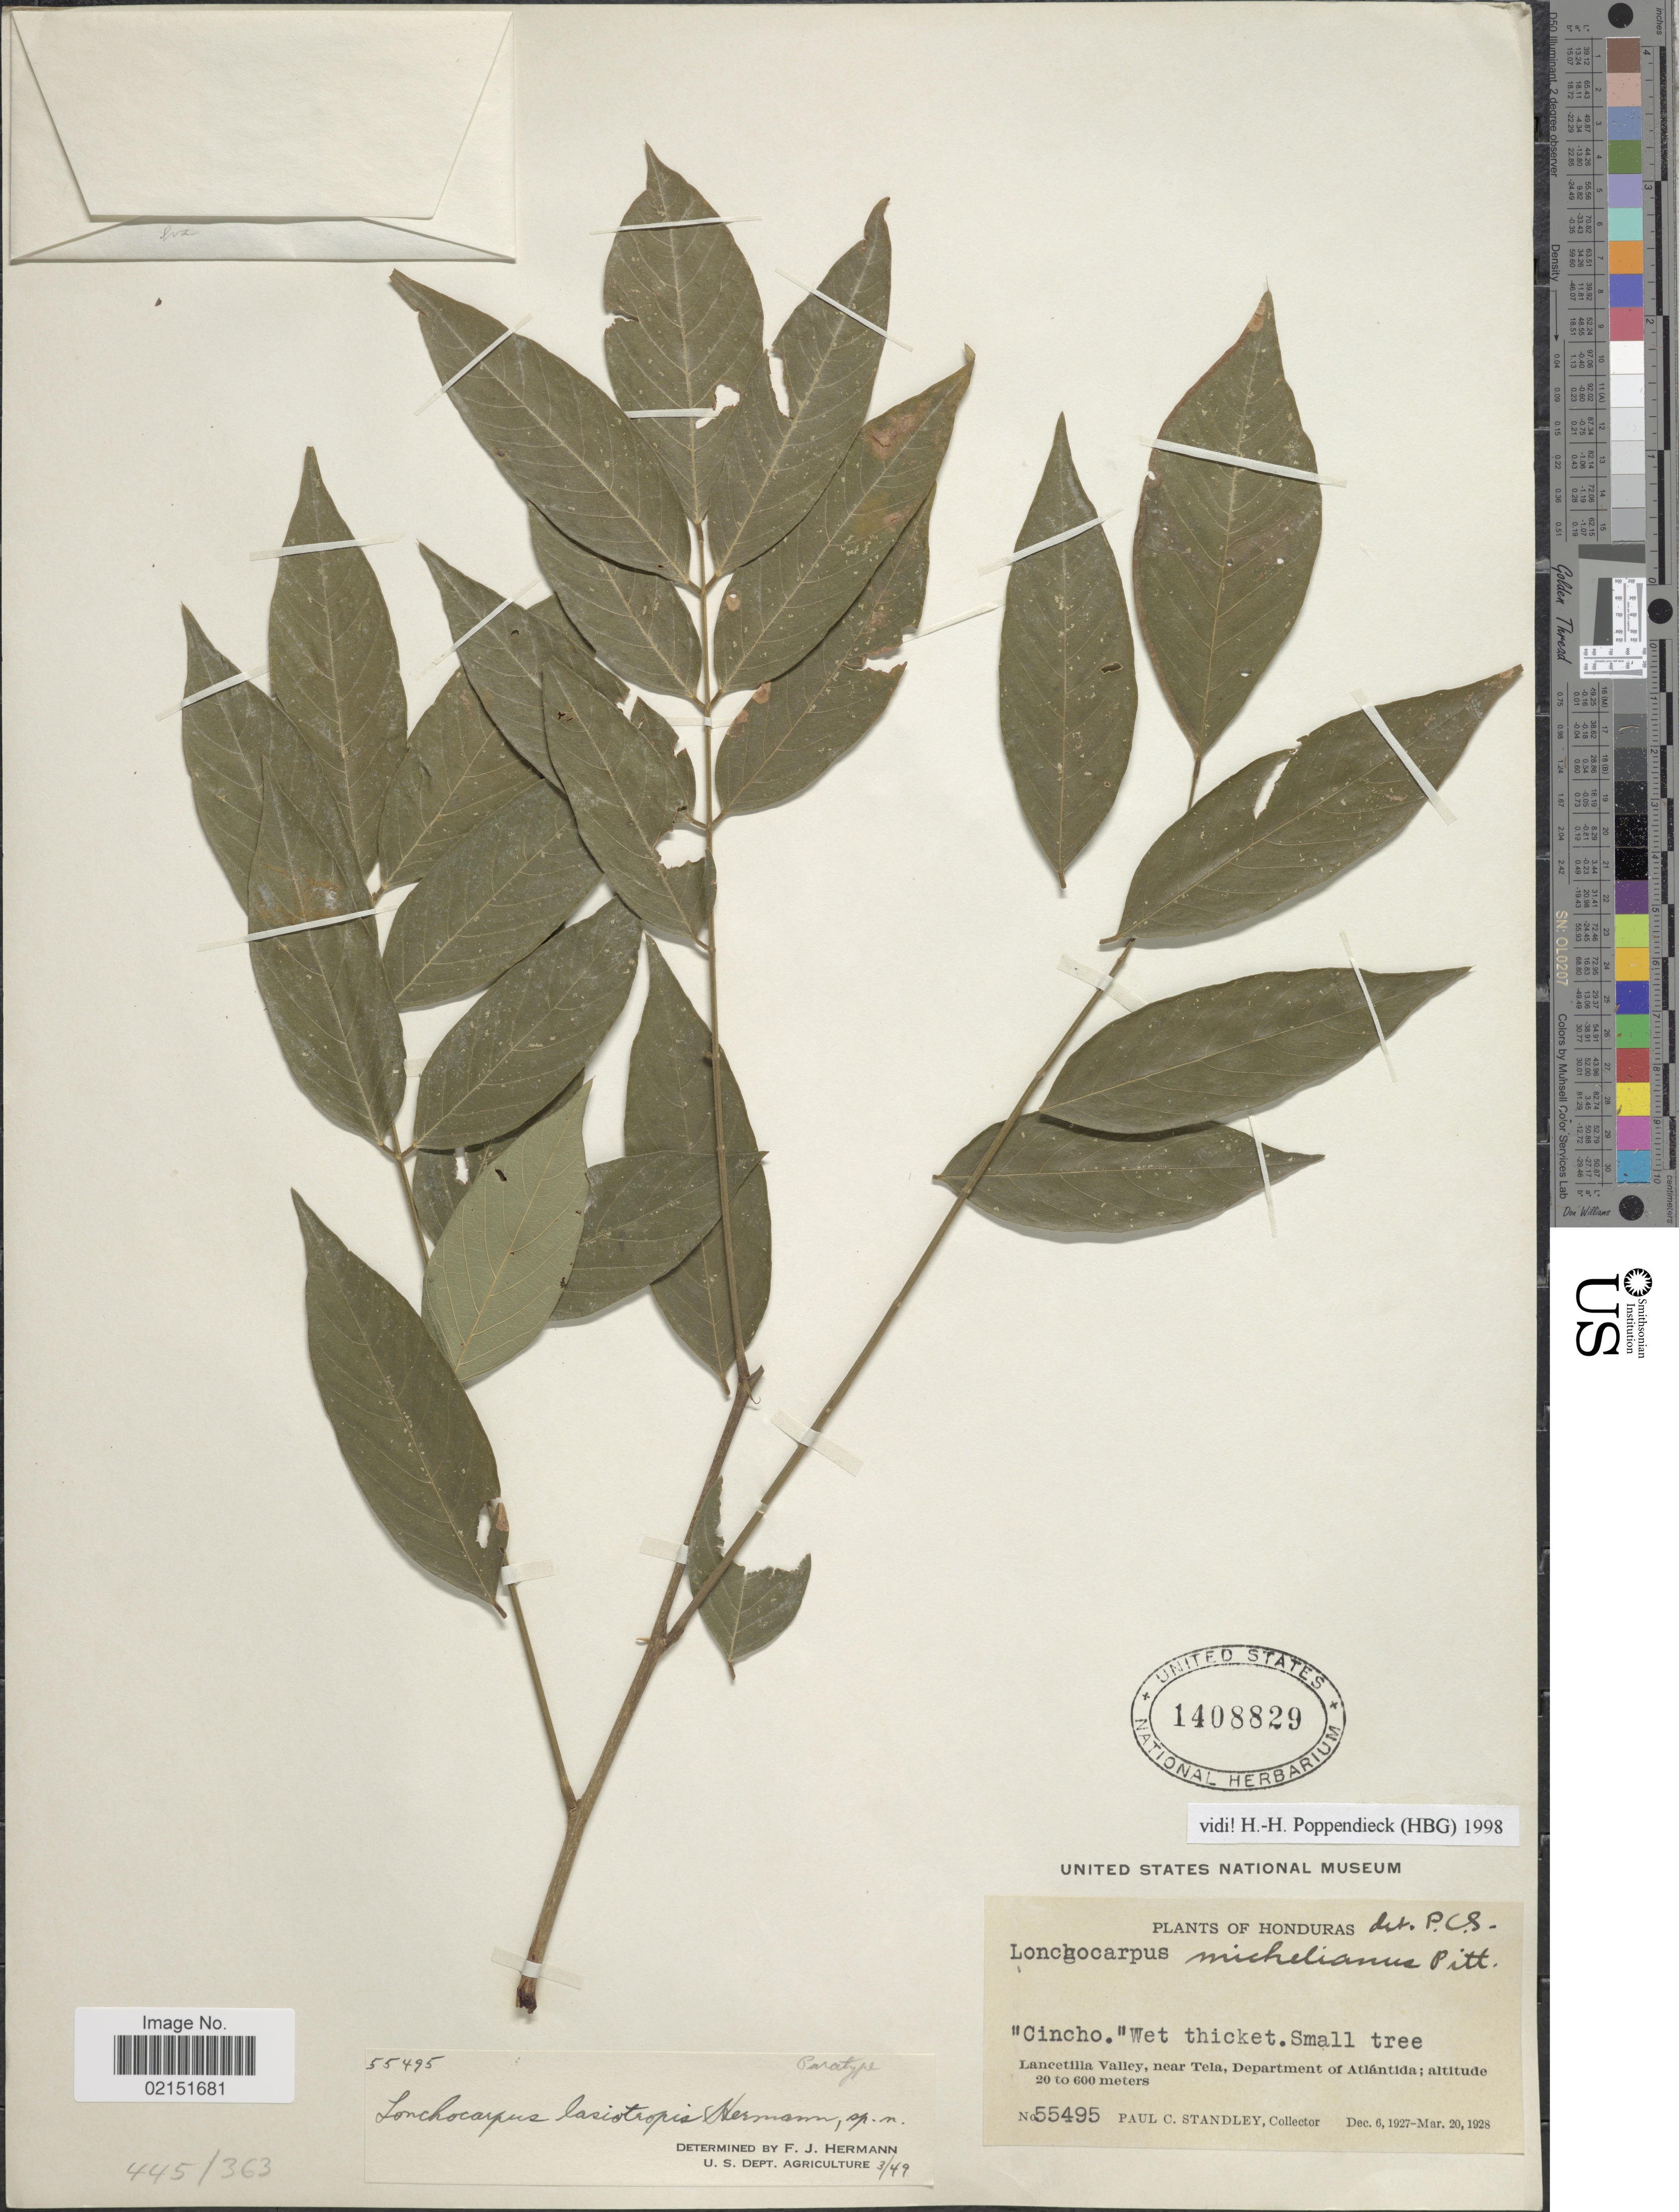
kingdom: Plantae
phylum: Tracheophyta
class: Magnoliopsida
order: Fabales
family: Fabaceae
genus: Lonchocarpus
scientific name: Lonchocarpus lasiotropis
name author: F.J. Herm.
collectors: P. C. Standley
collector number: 55495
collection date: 1927-12-06/1928-03-20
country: Honduras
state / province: Atlántida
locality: Lancetilla Valley, near Tela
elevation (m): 20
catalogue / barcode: US 1408829